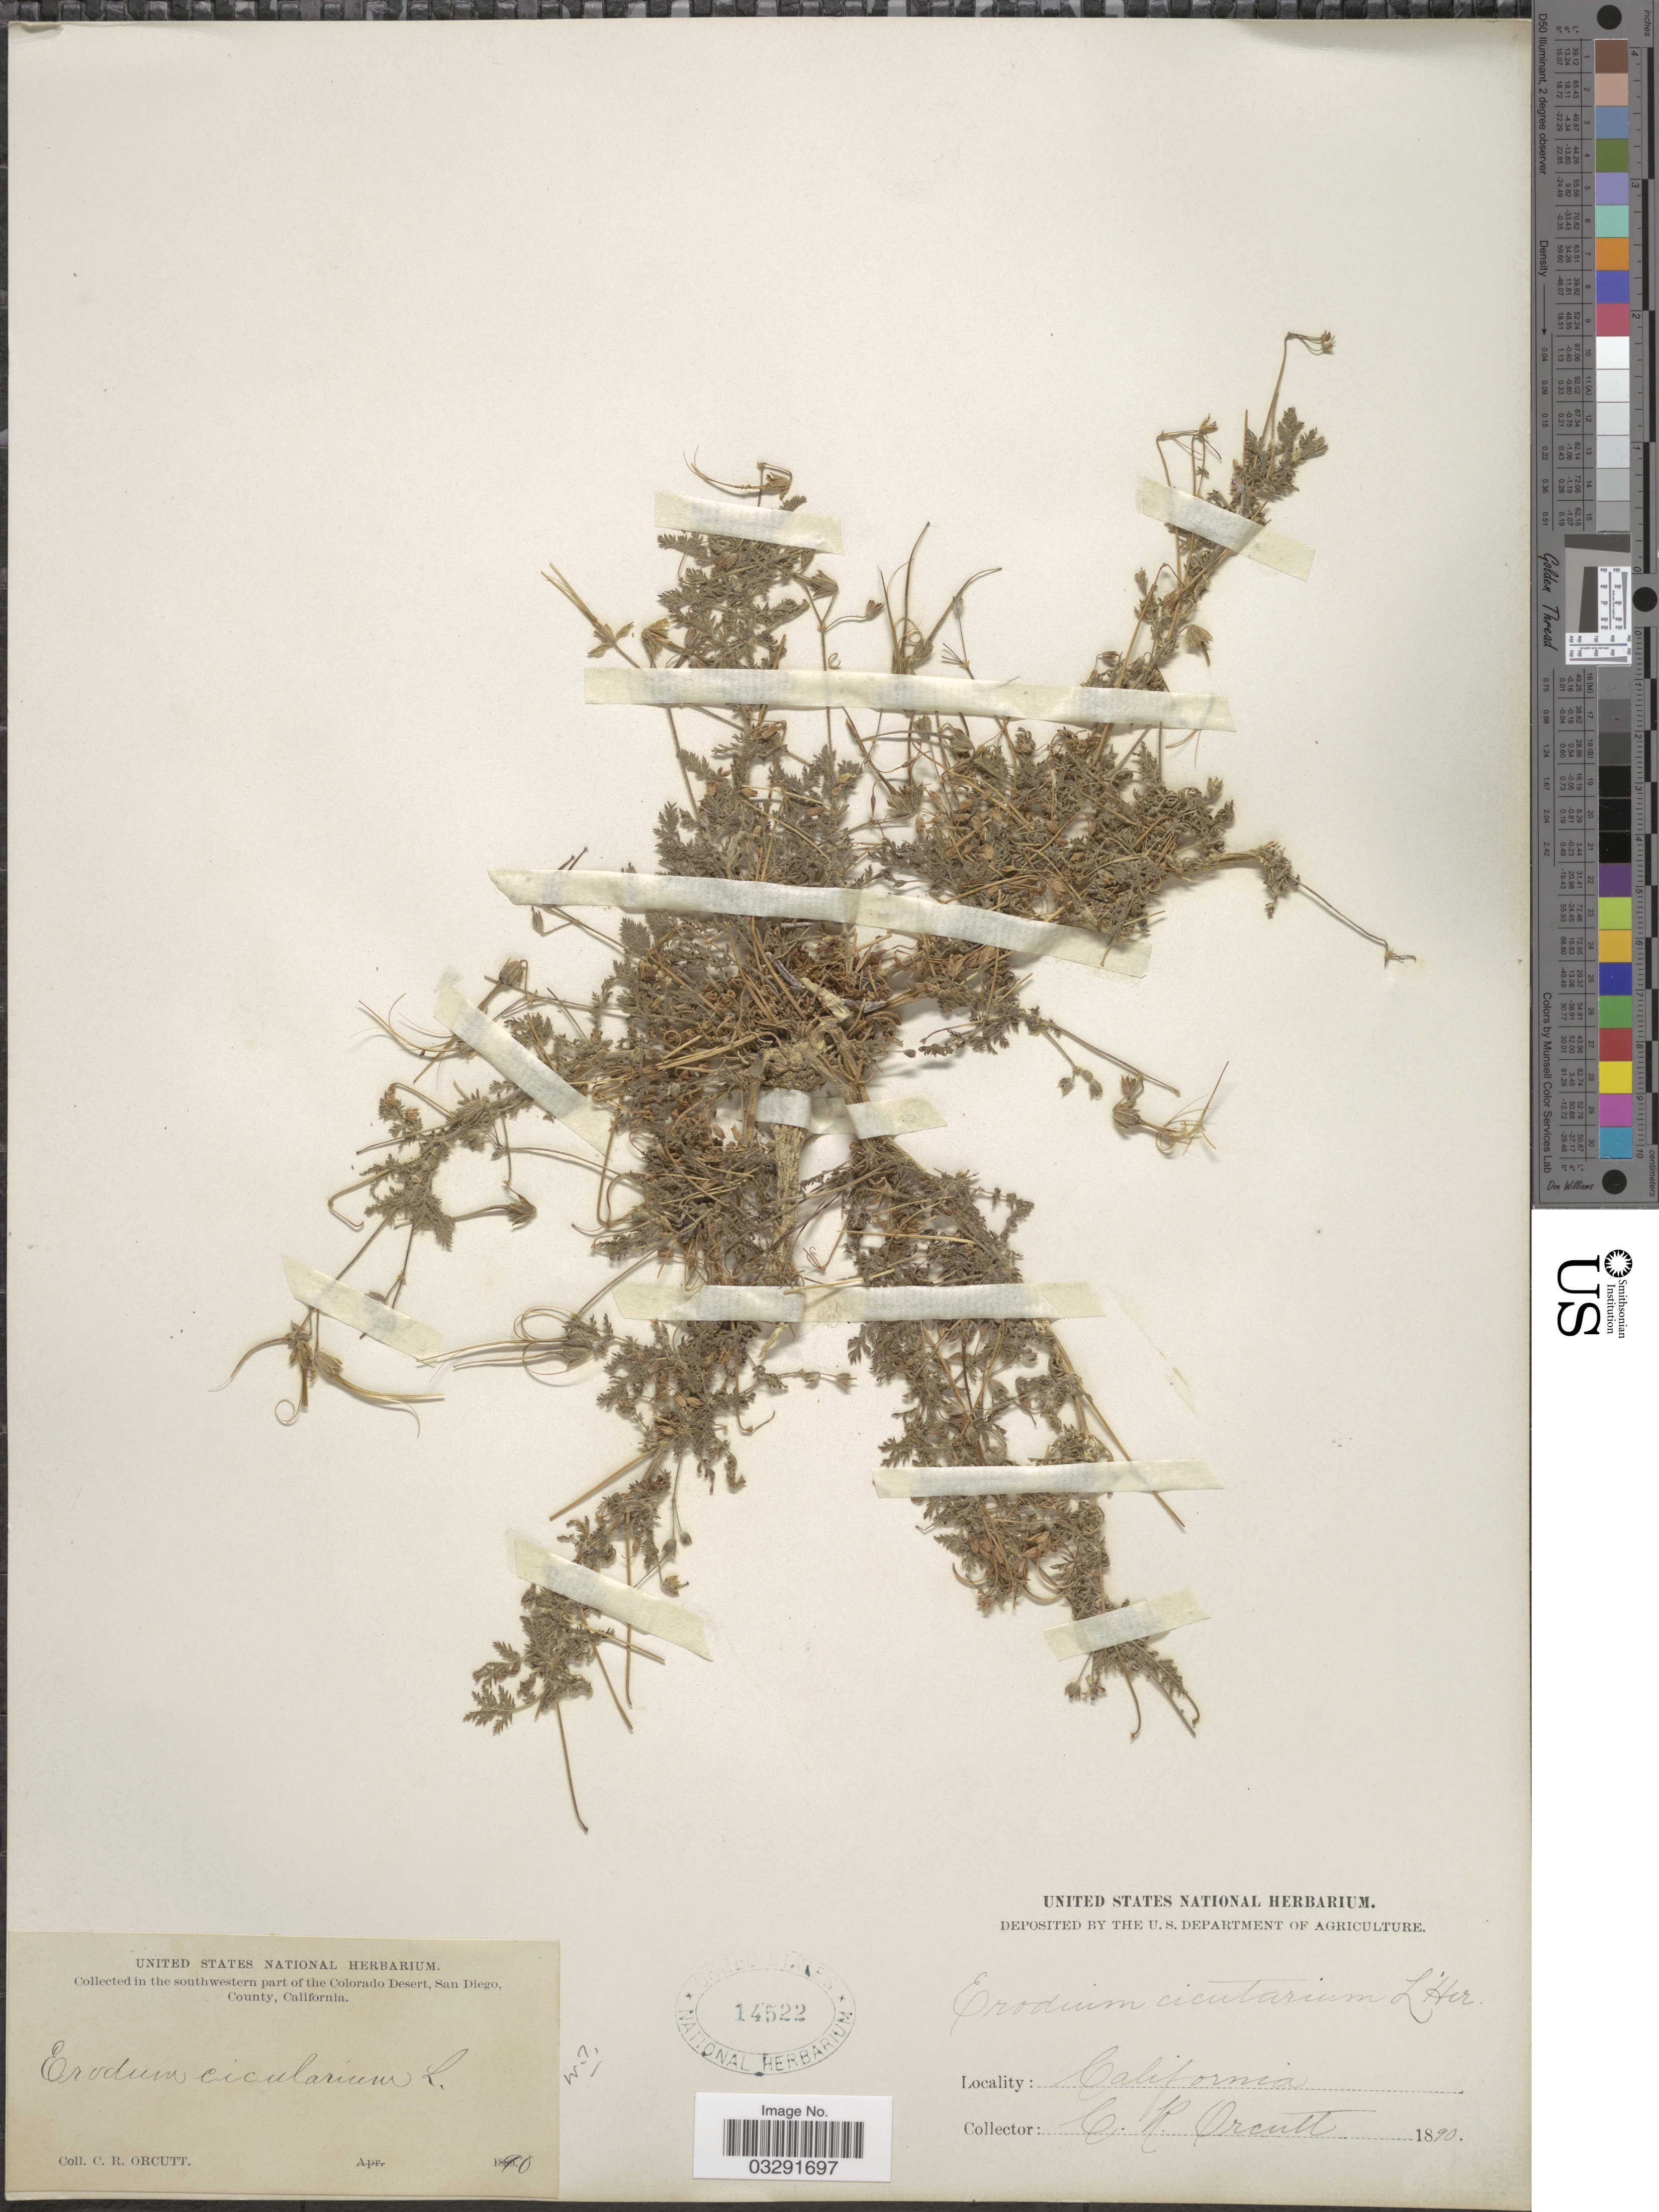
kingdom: Plantae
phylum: Tracheophyta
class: Magnoliopsida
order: Geraniales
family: Geraniaceae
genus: Erodium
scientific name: Erodium cicutarium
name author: (L.) L'Hér.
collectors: C. R. Orcutt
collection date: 1890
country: United States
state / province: California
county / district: San Diego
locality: Southwestern part of the Colorado Desert, San Diego, County.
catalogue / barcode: US 14522